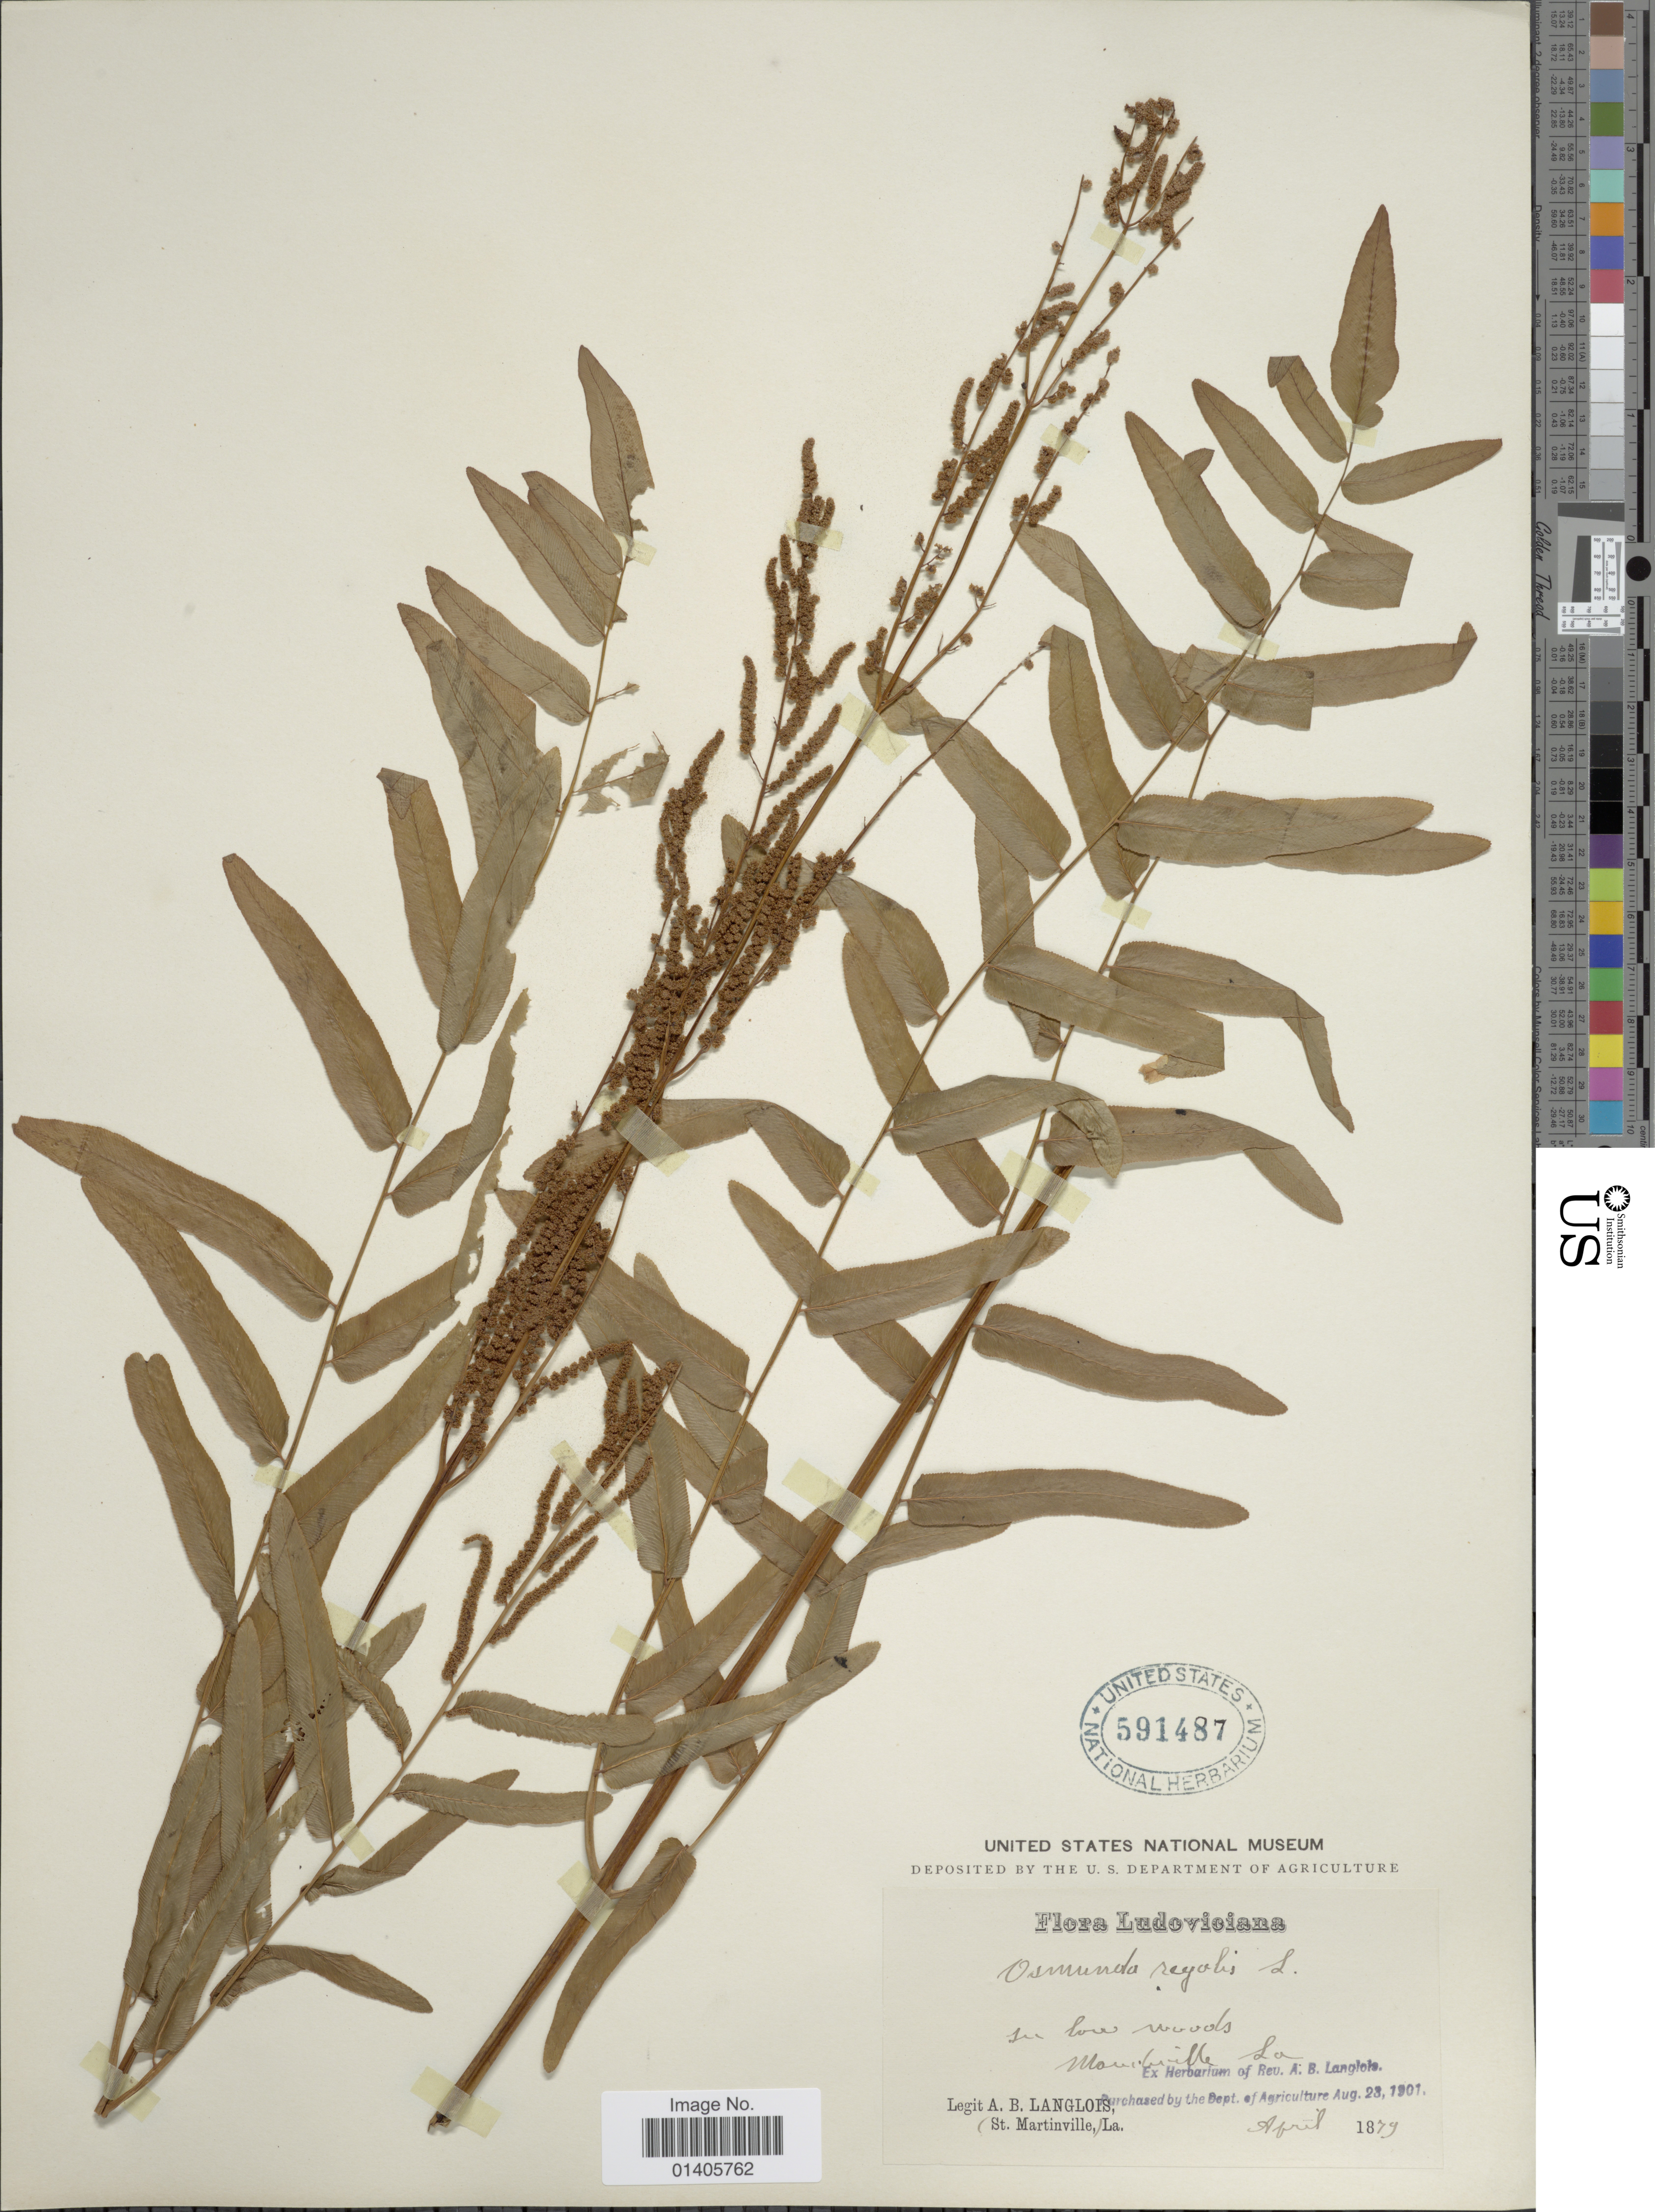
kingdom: Plantae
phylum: Tracheophyta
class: Polypodiopsida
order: Osmundales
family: Osmundaceae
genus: Osmunda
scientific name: Osmunda regalis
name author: L.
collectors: A. Langlois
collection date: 1879-04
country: United States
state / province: Louisiana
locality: In low woods, Mandeville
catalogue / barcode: US 591487